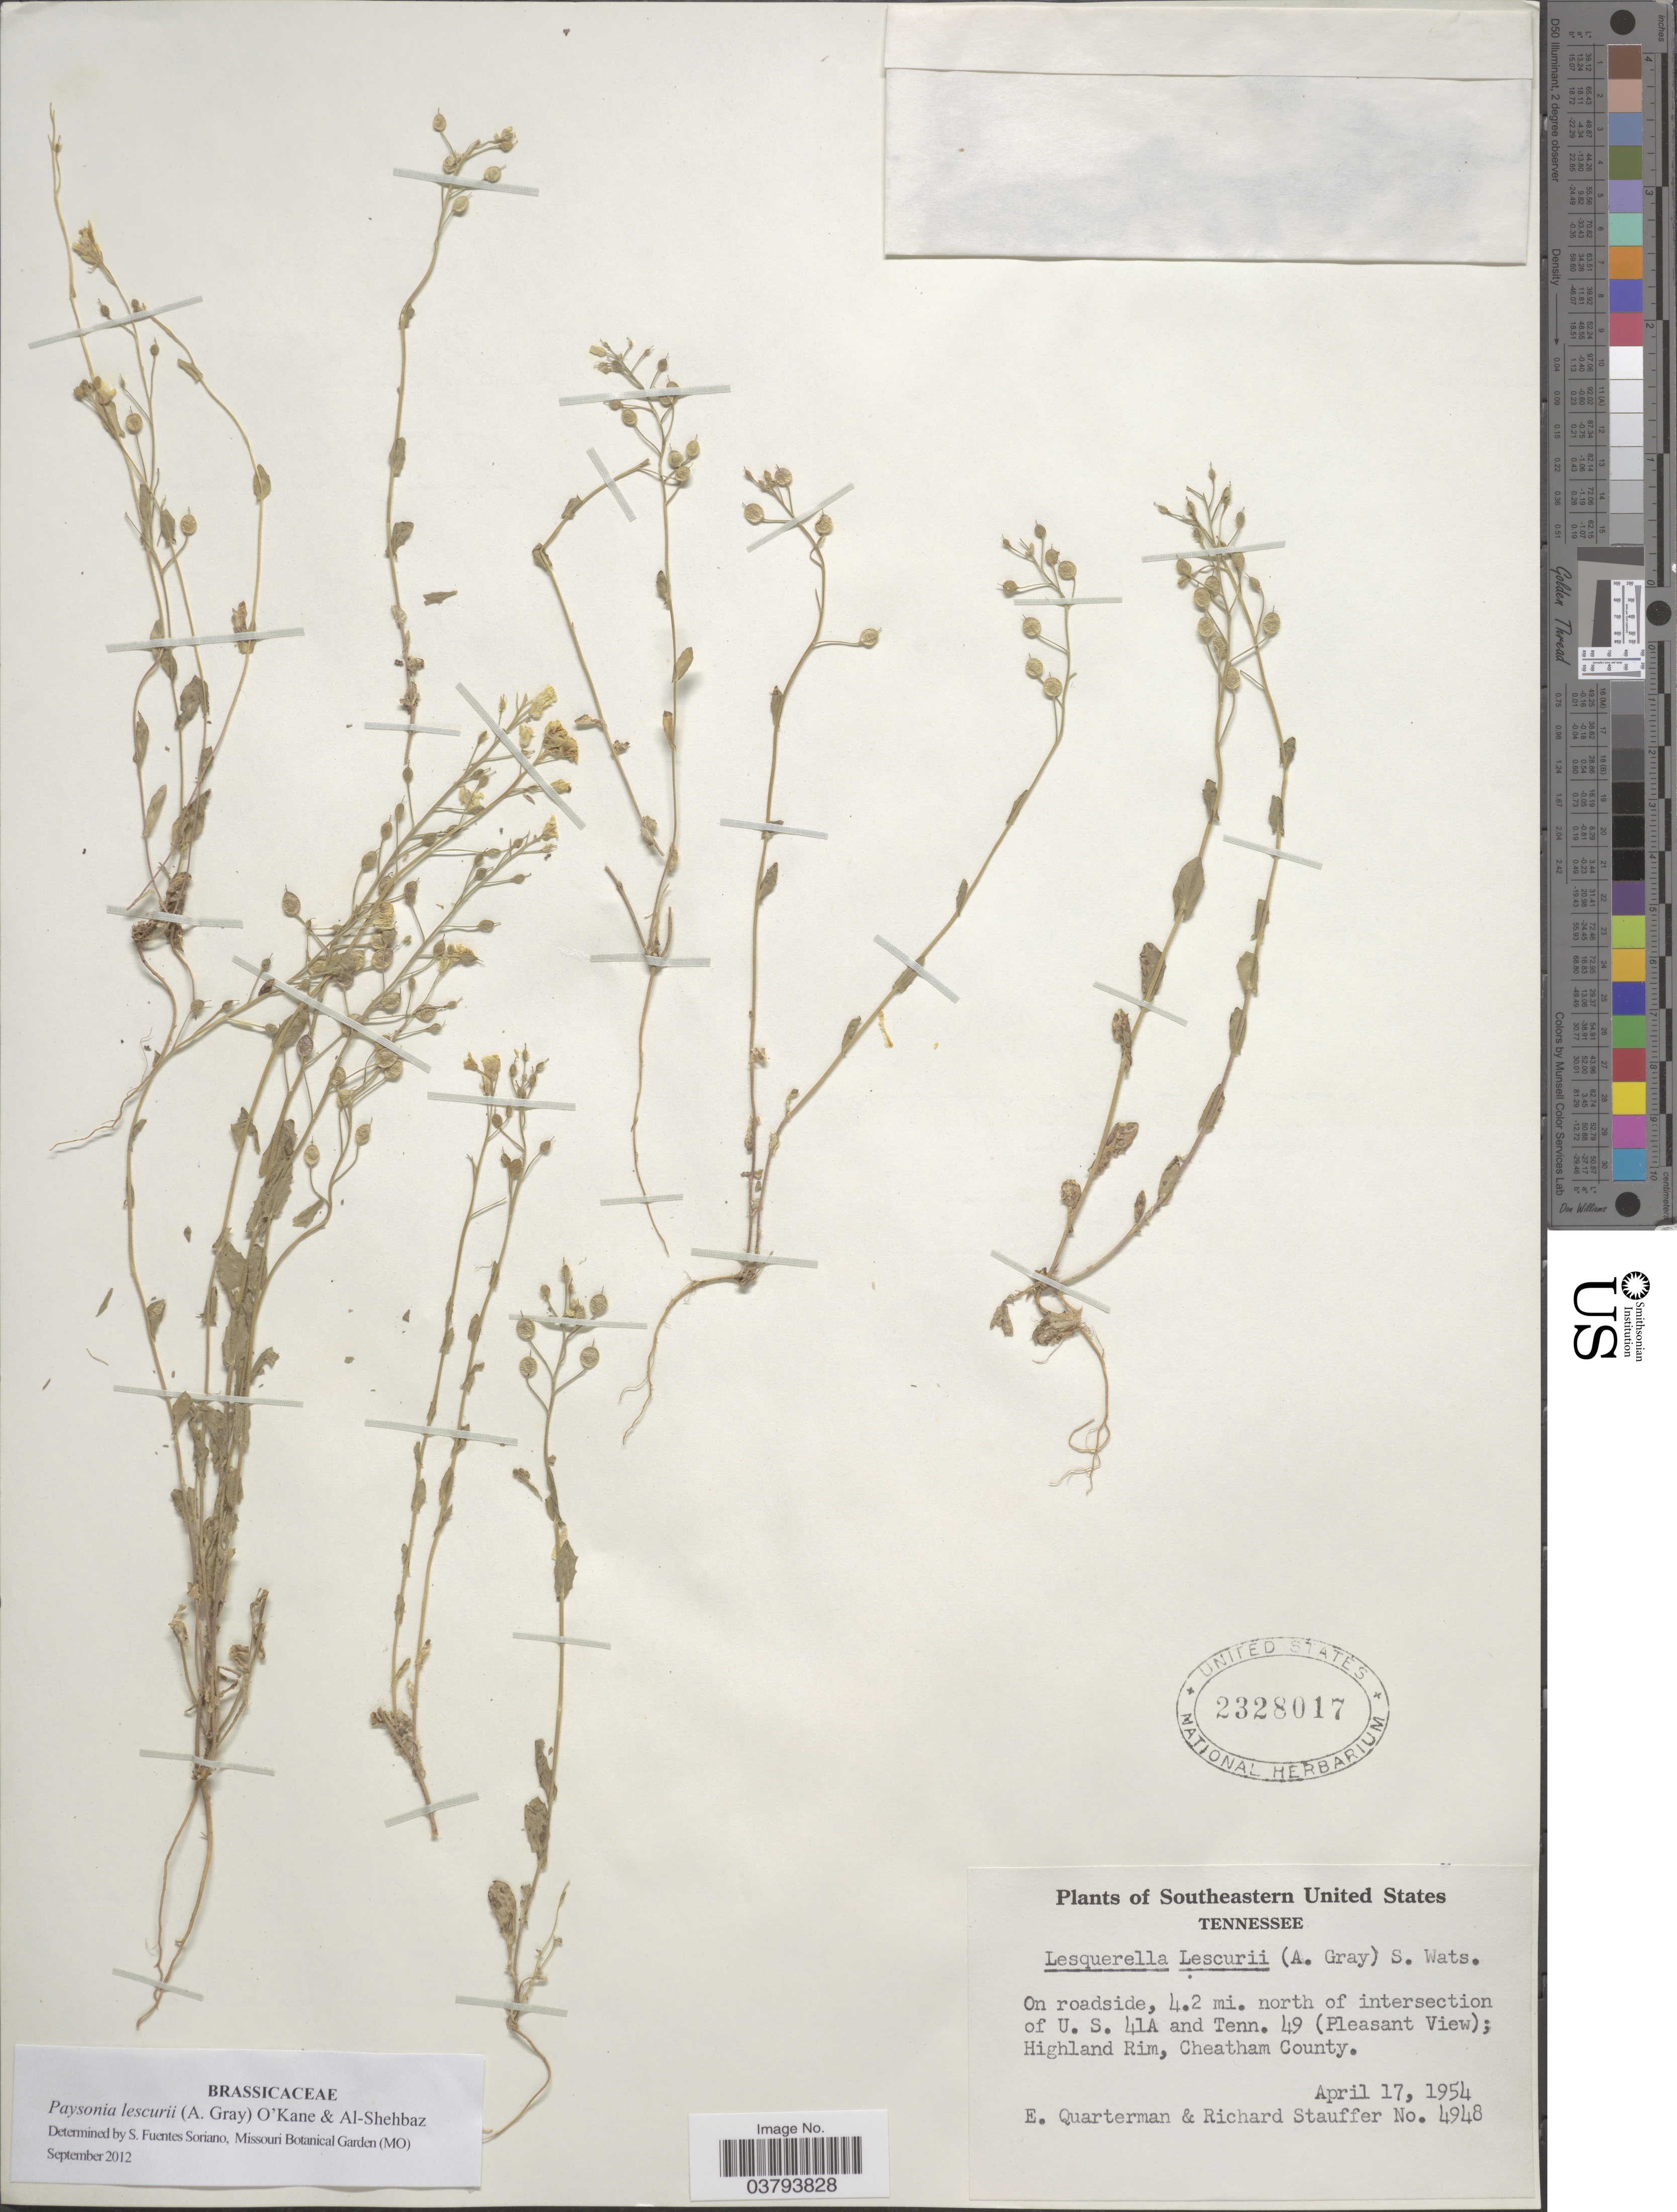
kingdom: Plantae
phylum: Tracheophyta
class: Magnoliopsida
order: Brassicales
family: Brassicaceae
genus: Lesquerella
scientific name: Lesquerella lescurii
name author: (A. Gray) S. Watson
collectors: E. Quarterman & R. Stauffer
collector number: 4948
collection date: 1954-04-17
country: United States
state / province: Tennessee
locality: Southeastern United States; On roadside, 4.2 mi. north of intersection of U.S. 41A and Tenn. 49 (Pleasant View); Highland Rim, Cheatham County.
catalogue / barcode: US 2328017